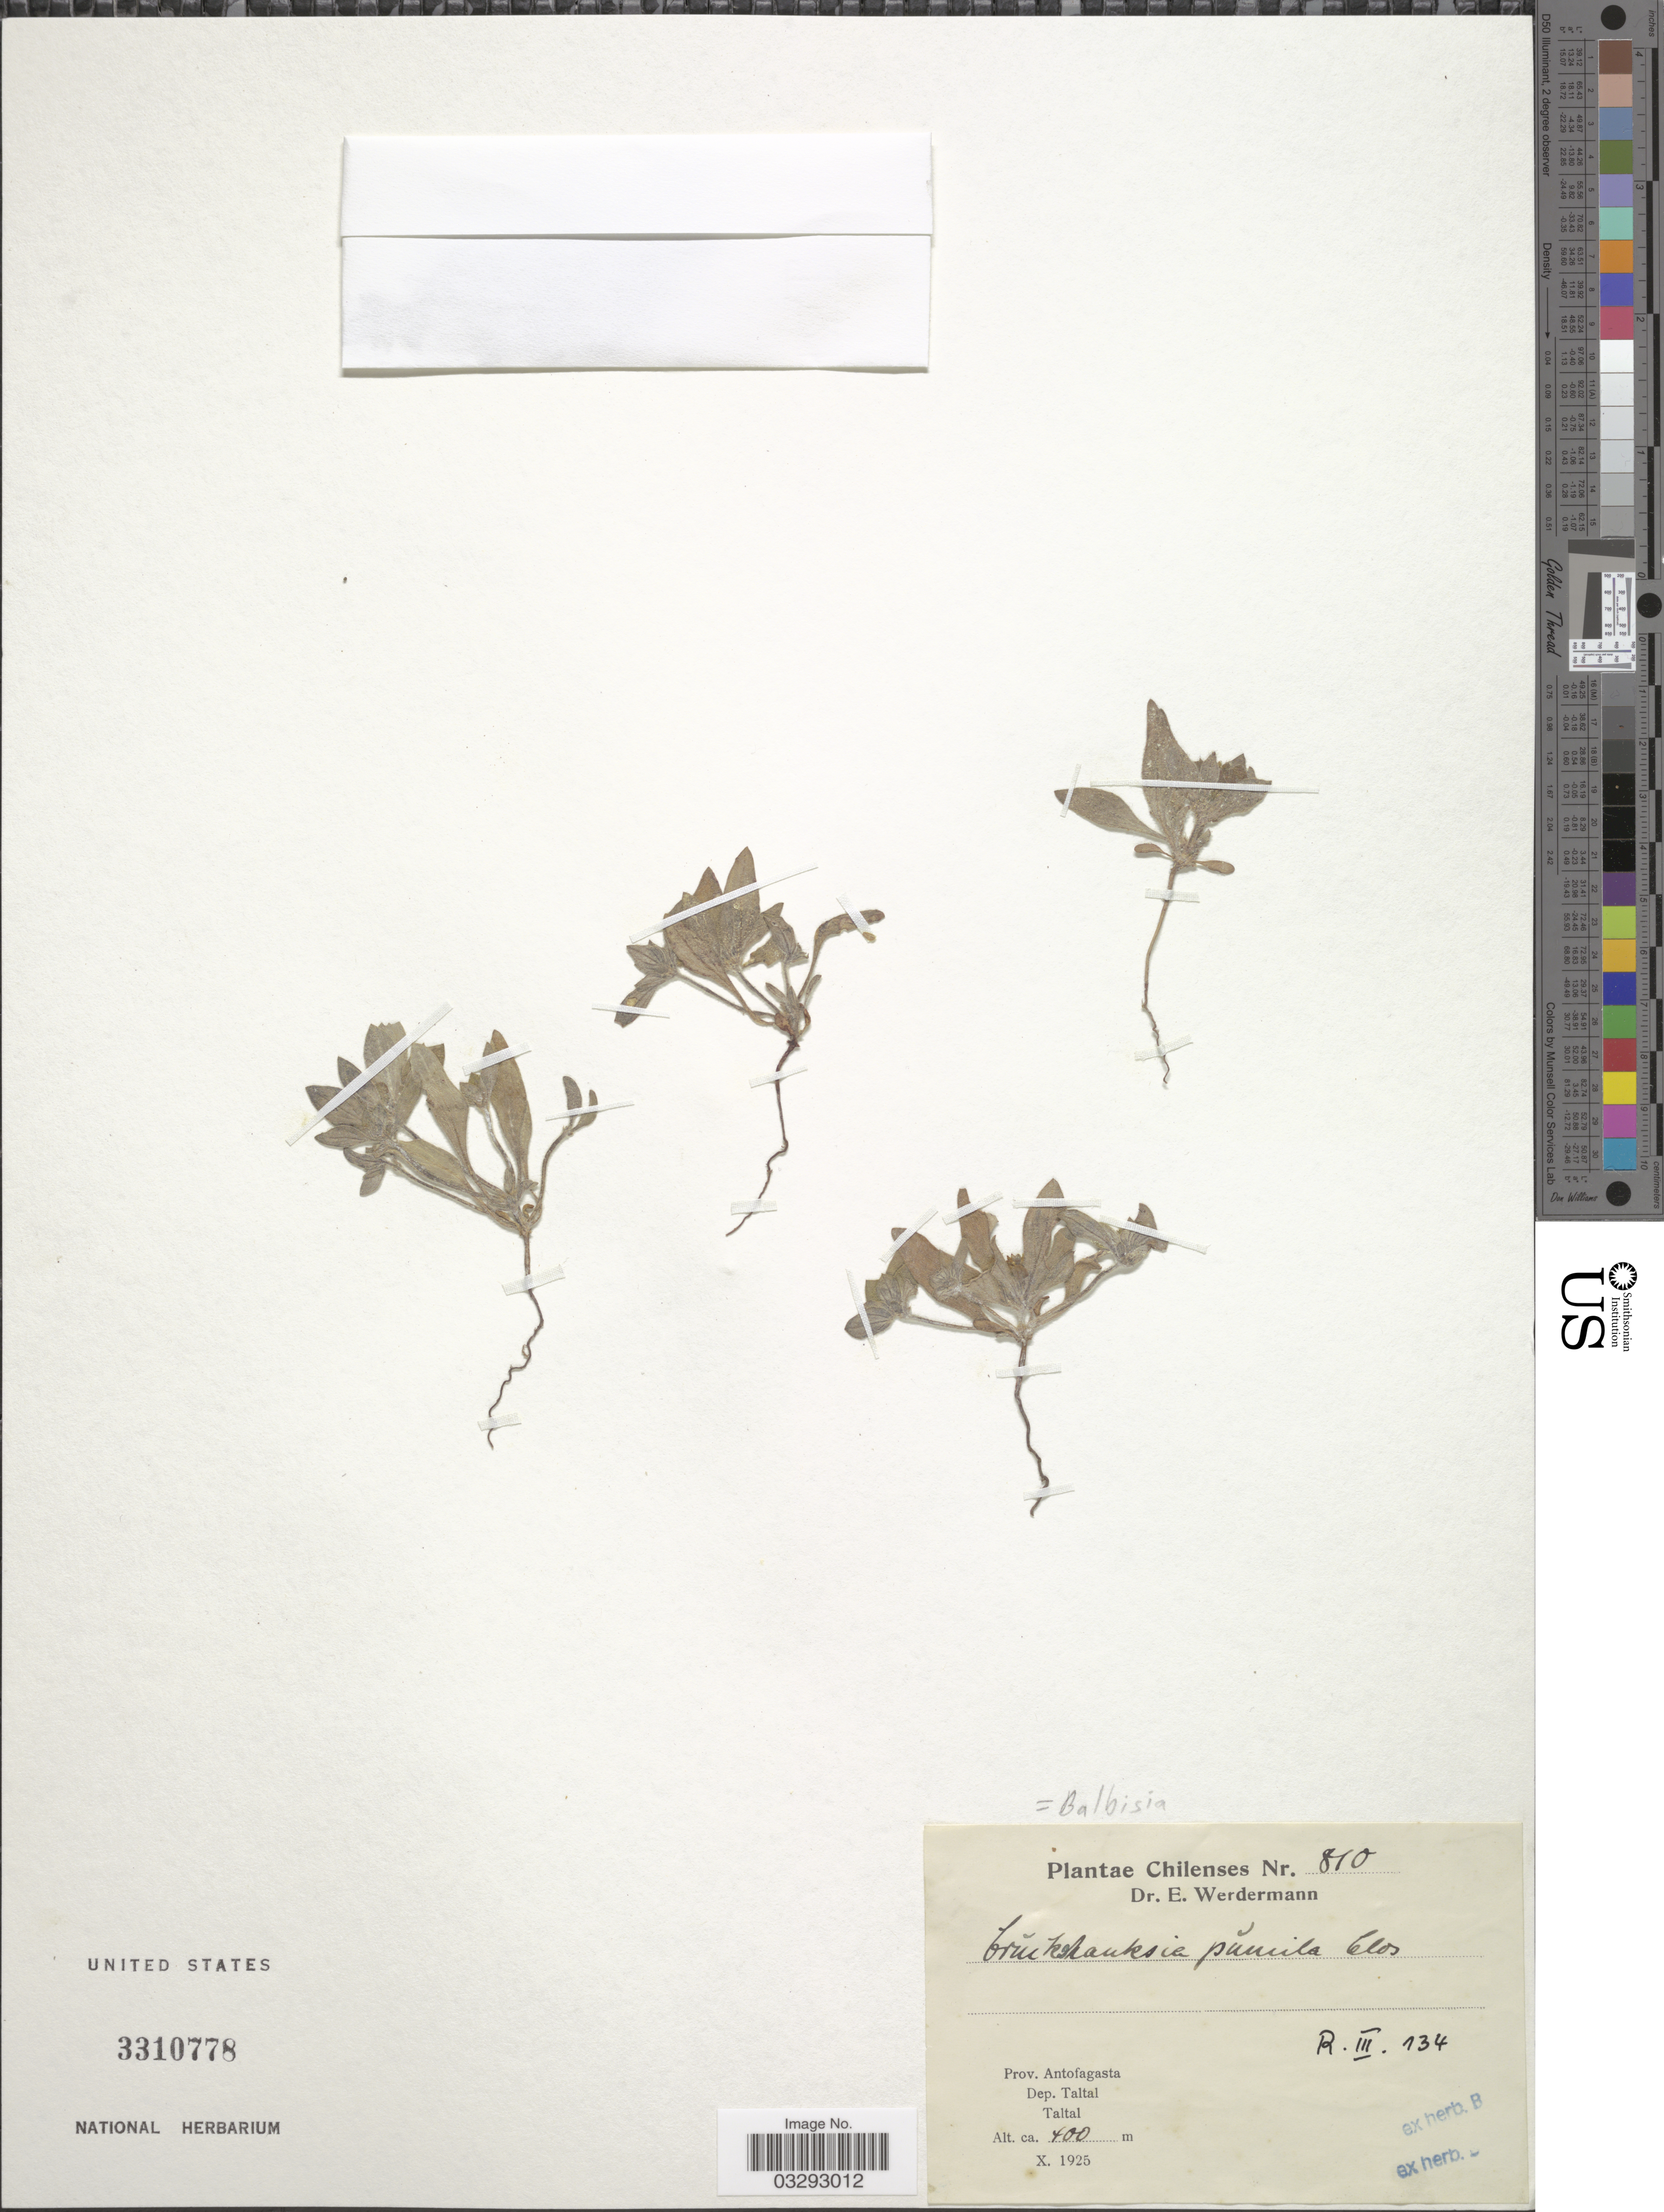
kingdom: Plantae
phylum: Tracheophyta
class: Magnoliopsida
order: Geraniales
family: Vivianiaceae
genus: Balbisia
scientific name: Balbisia sp.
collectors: E. Werdermann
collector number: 810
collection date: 1925-10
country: Chile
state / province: Antofagasta (II)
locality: Dep. Taltal. Taltal.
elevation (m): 400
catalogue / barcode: US 3310778